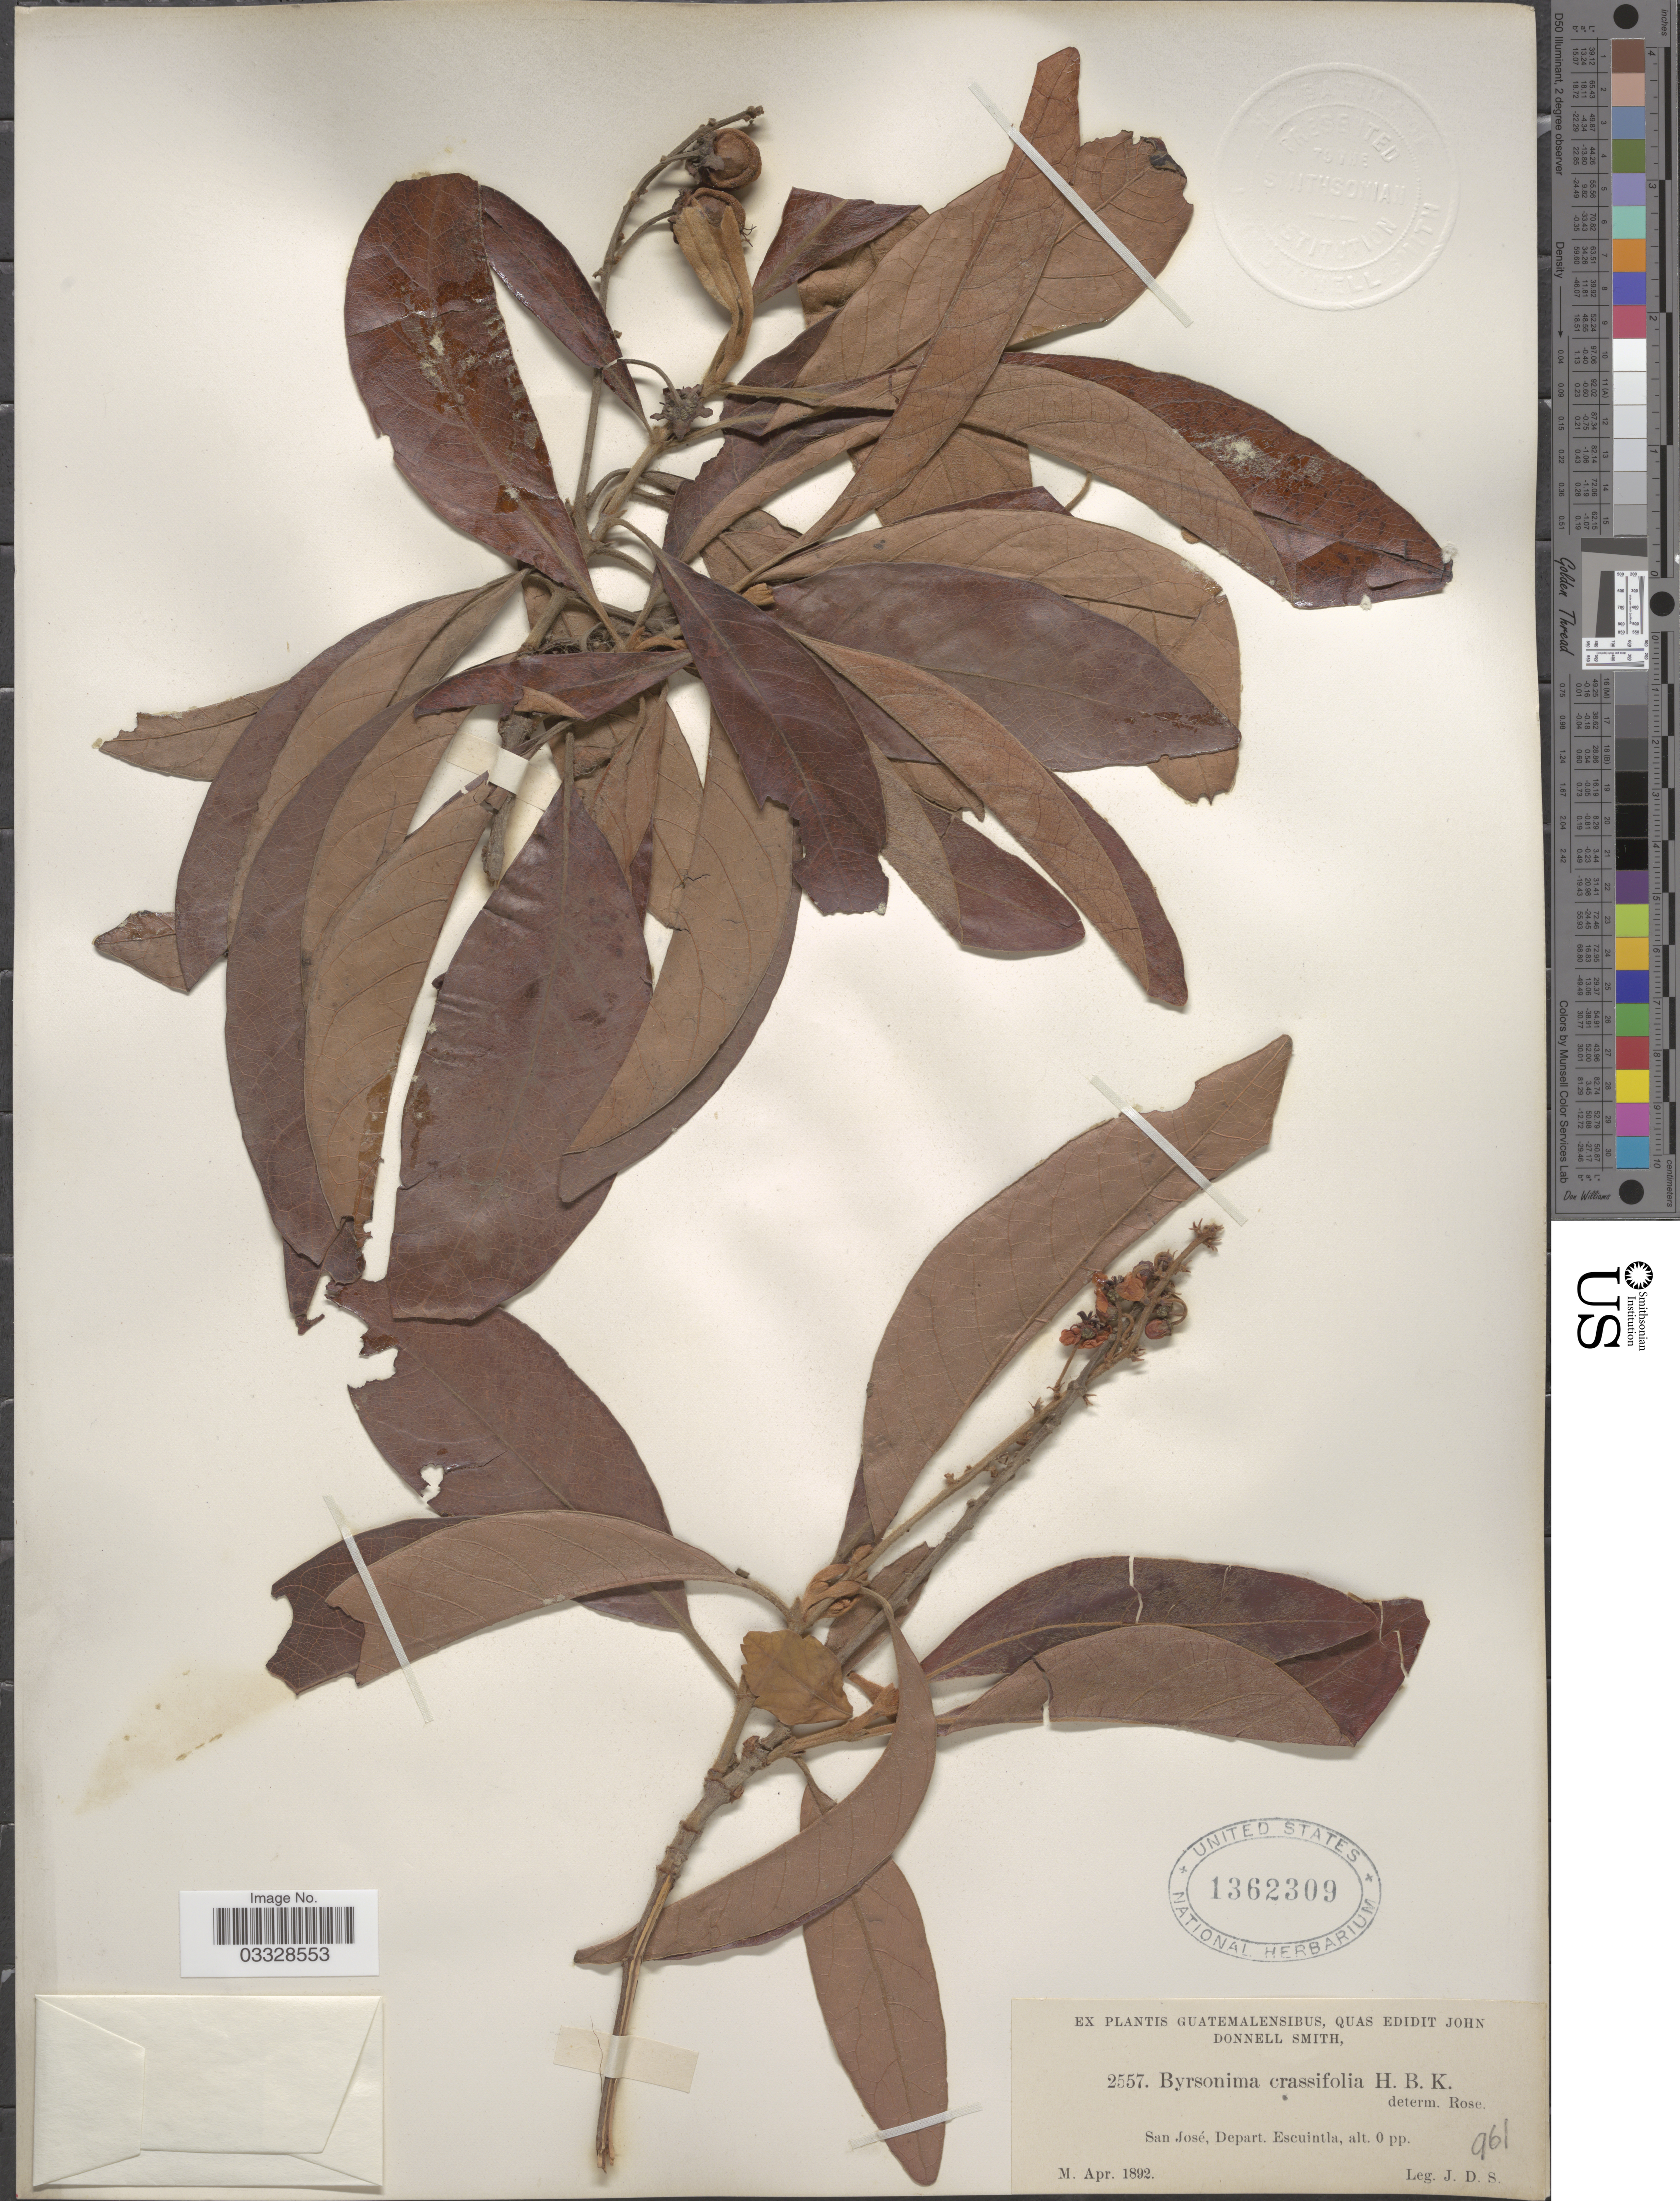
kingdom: Plantae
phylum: Tracheophyta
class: Magnoliopsida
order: Malpighiales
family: Malpighiaceae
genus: Byrsonima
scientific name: Byrsonima crassifolia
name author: (L.) Kunth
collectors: J. Donnell Smith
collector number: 2557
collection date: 1892-04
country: Guatemala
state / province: Escuintla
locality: San José, Depart. Escuintla.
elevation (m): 0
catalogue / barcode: US 1362309